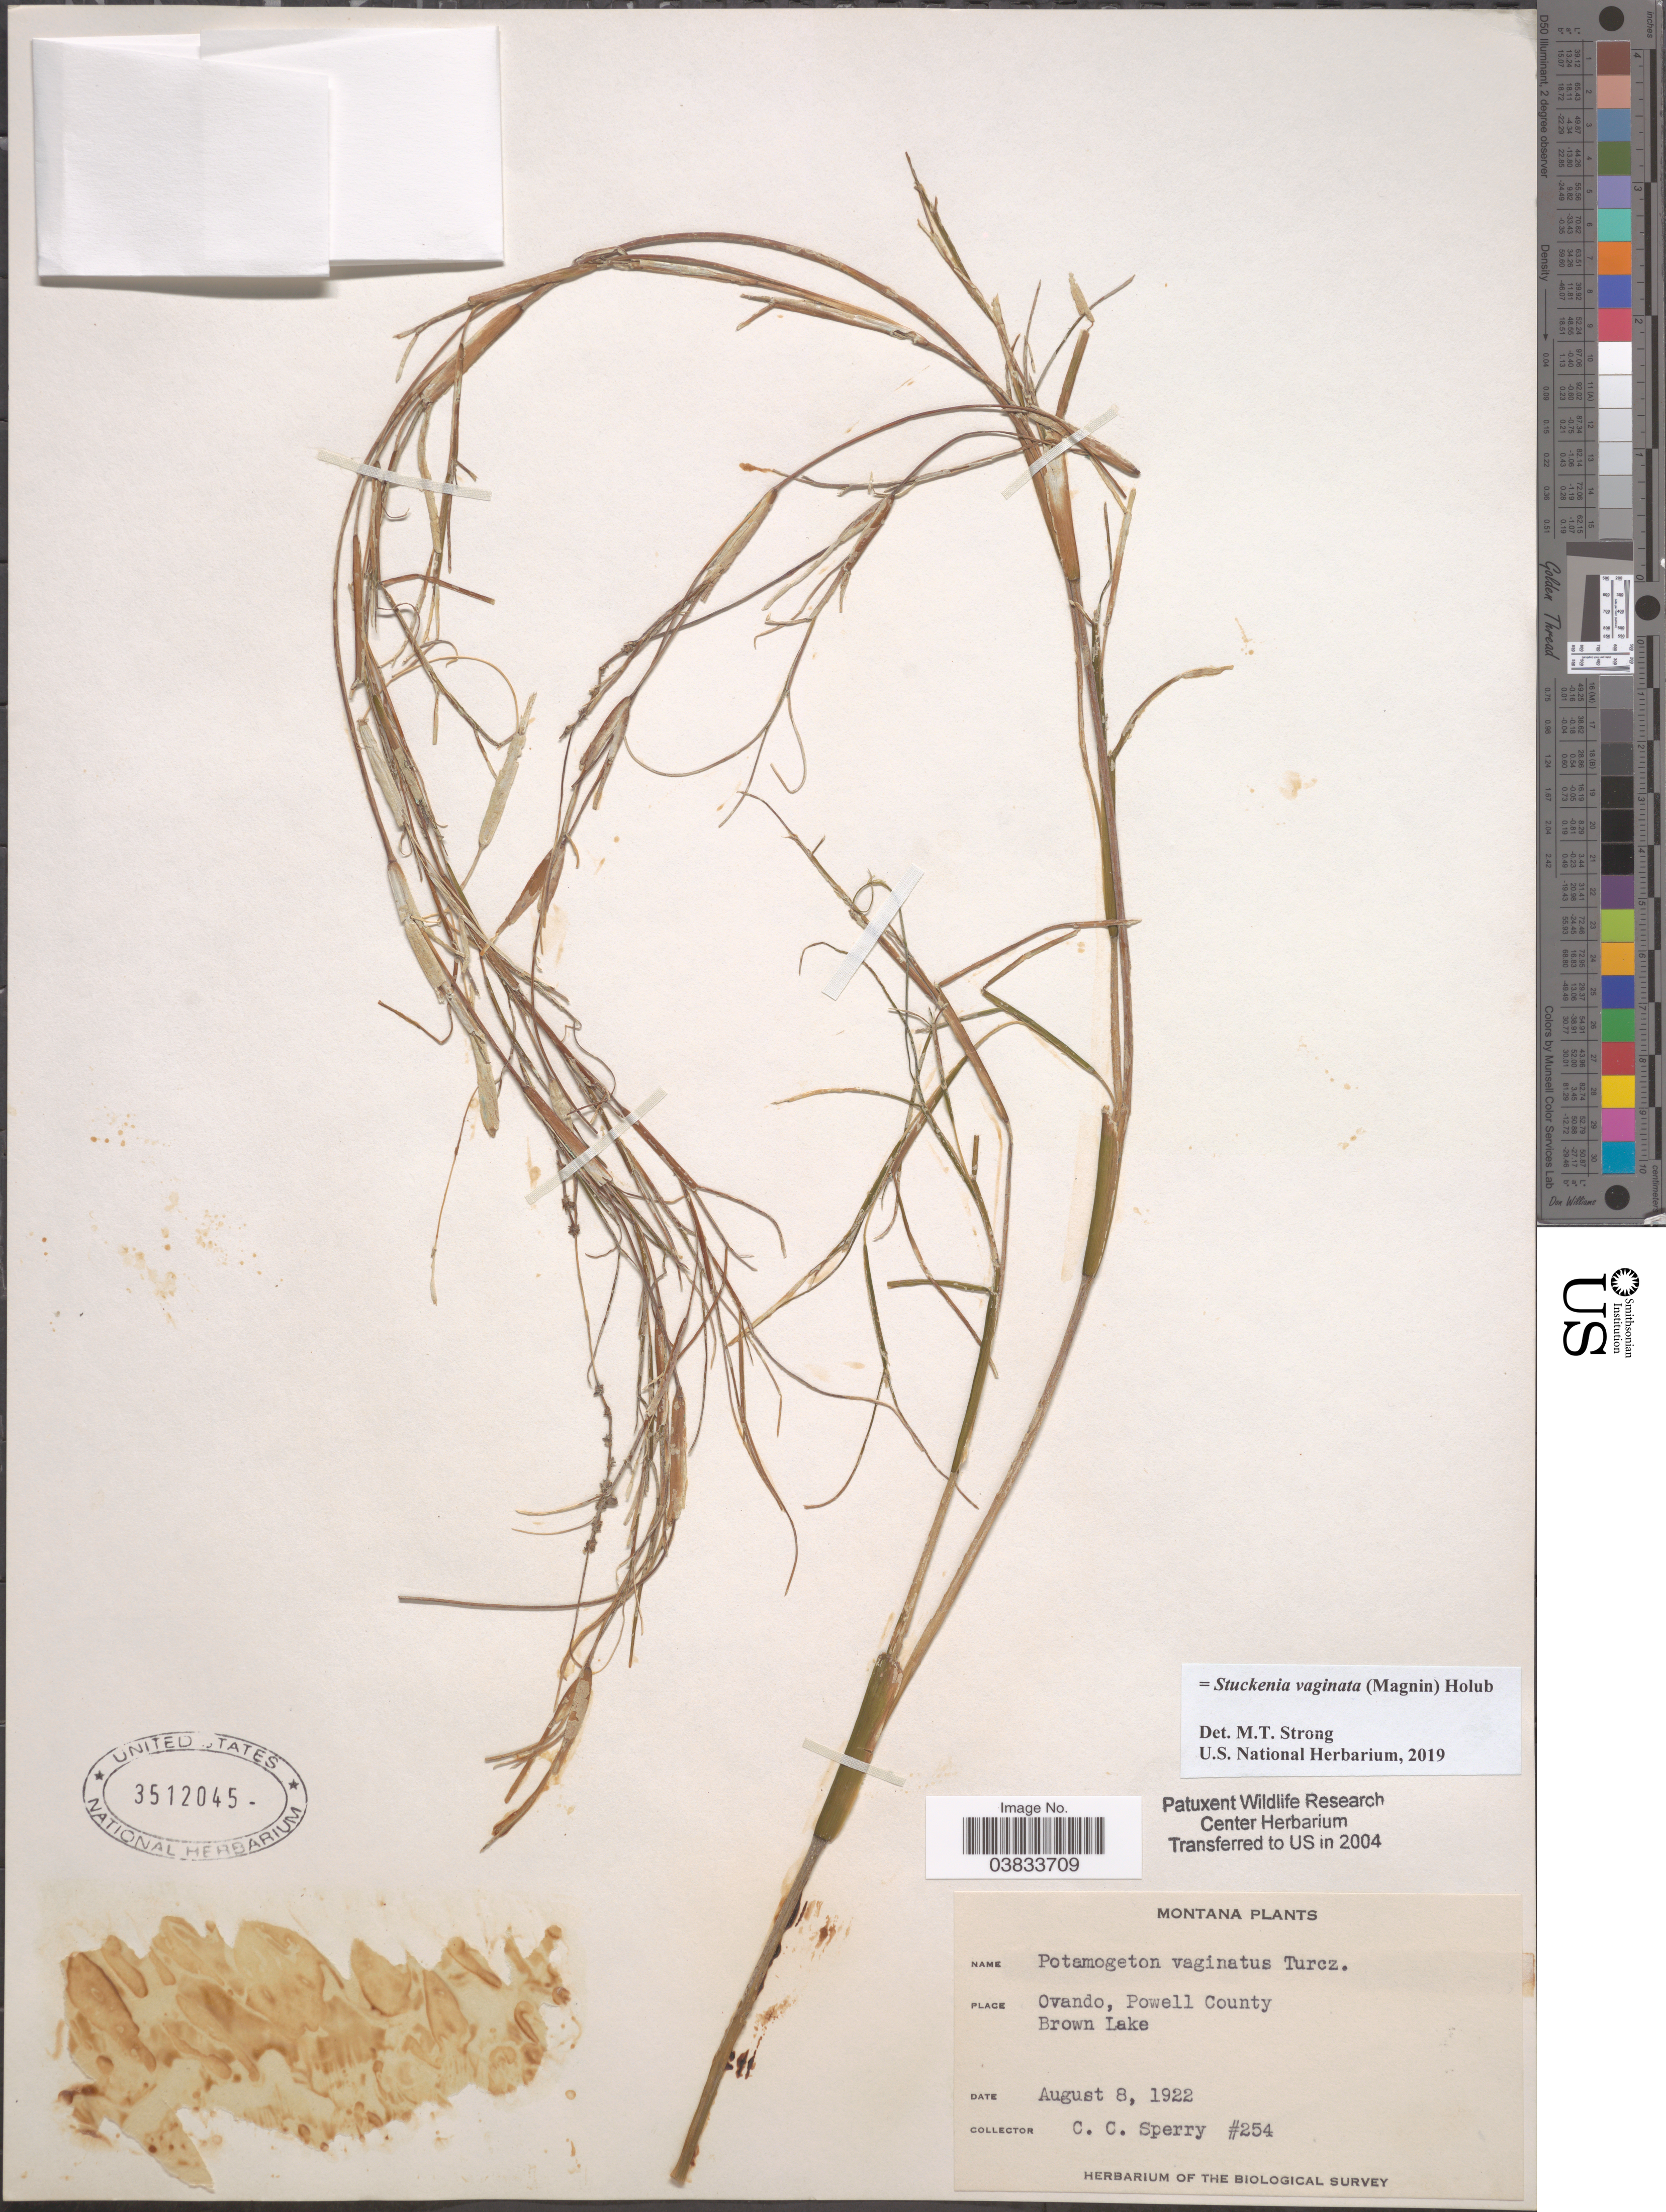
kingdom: Plantae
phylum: Tracheophyta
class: Liliopsida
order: Alismatales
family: Potamogetonaceae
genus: Stuckenia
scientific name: Stuckenia vaginata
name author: (Magnin) Holub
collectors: C. C. Sperry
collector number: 254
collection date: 1922-08-08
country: United States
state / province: Montana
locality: Ovando, Powell County. Brown Lake.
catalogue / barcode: US 3512045